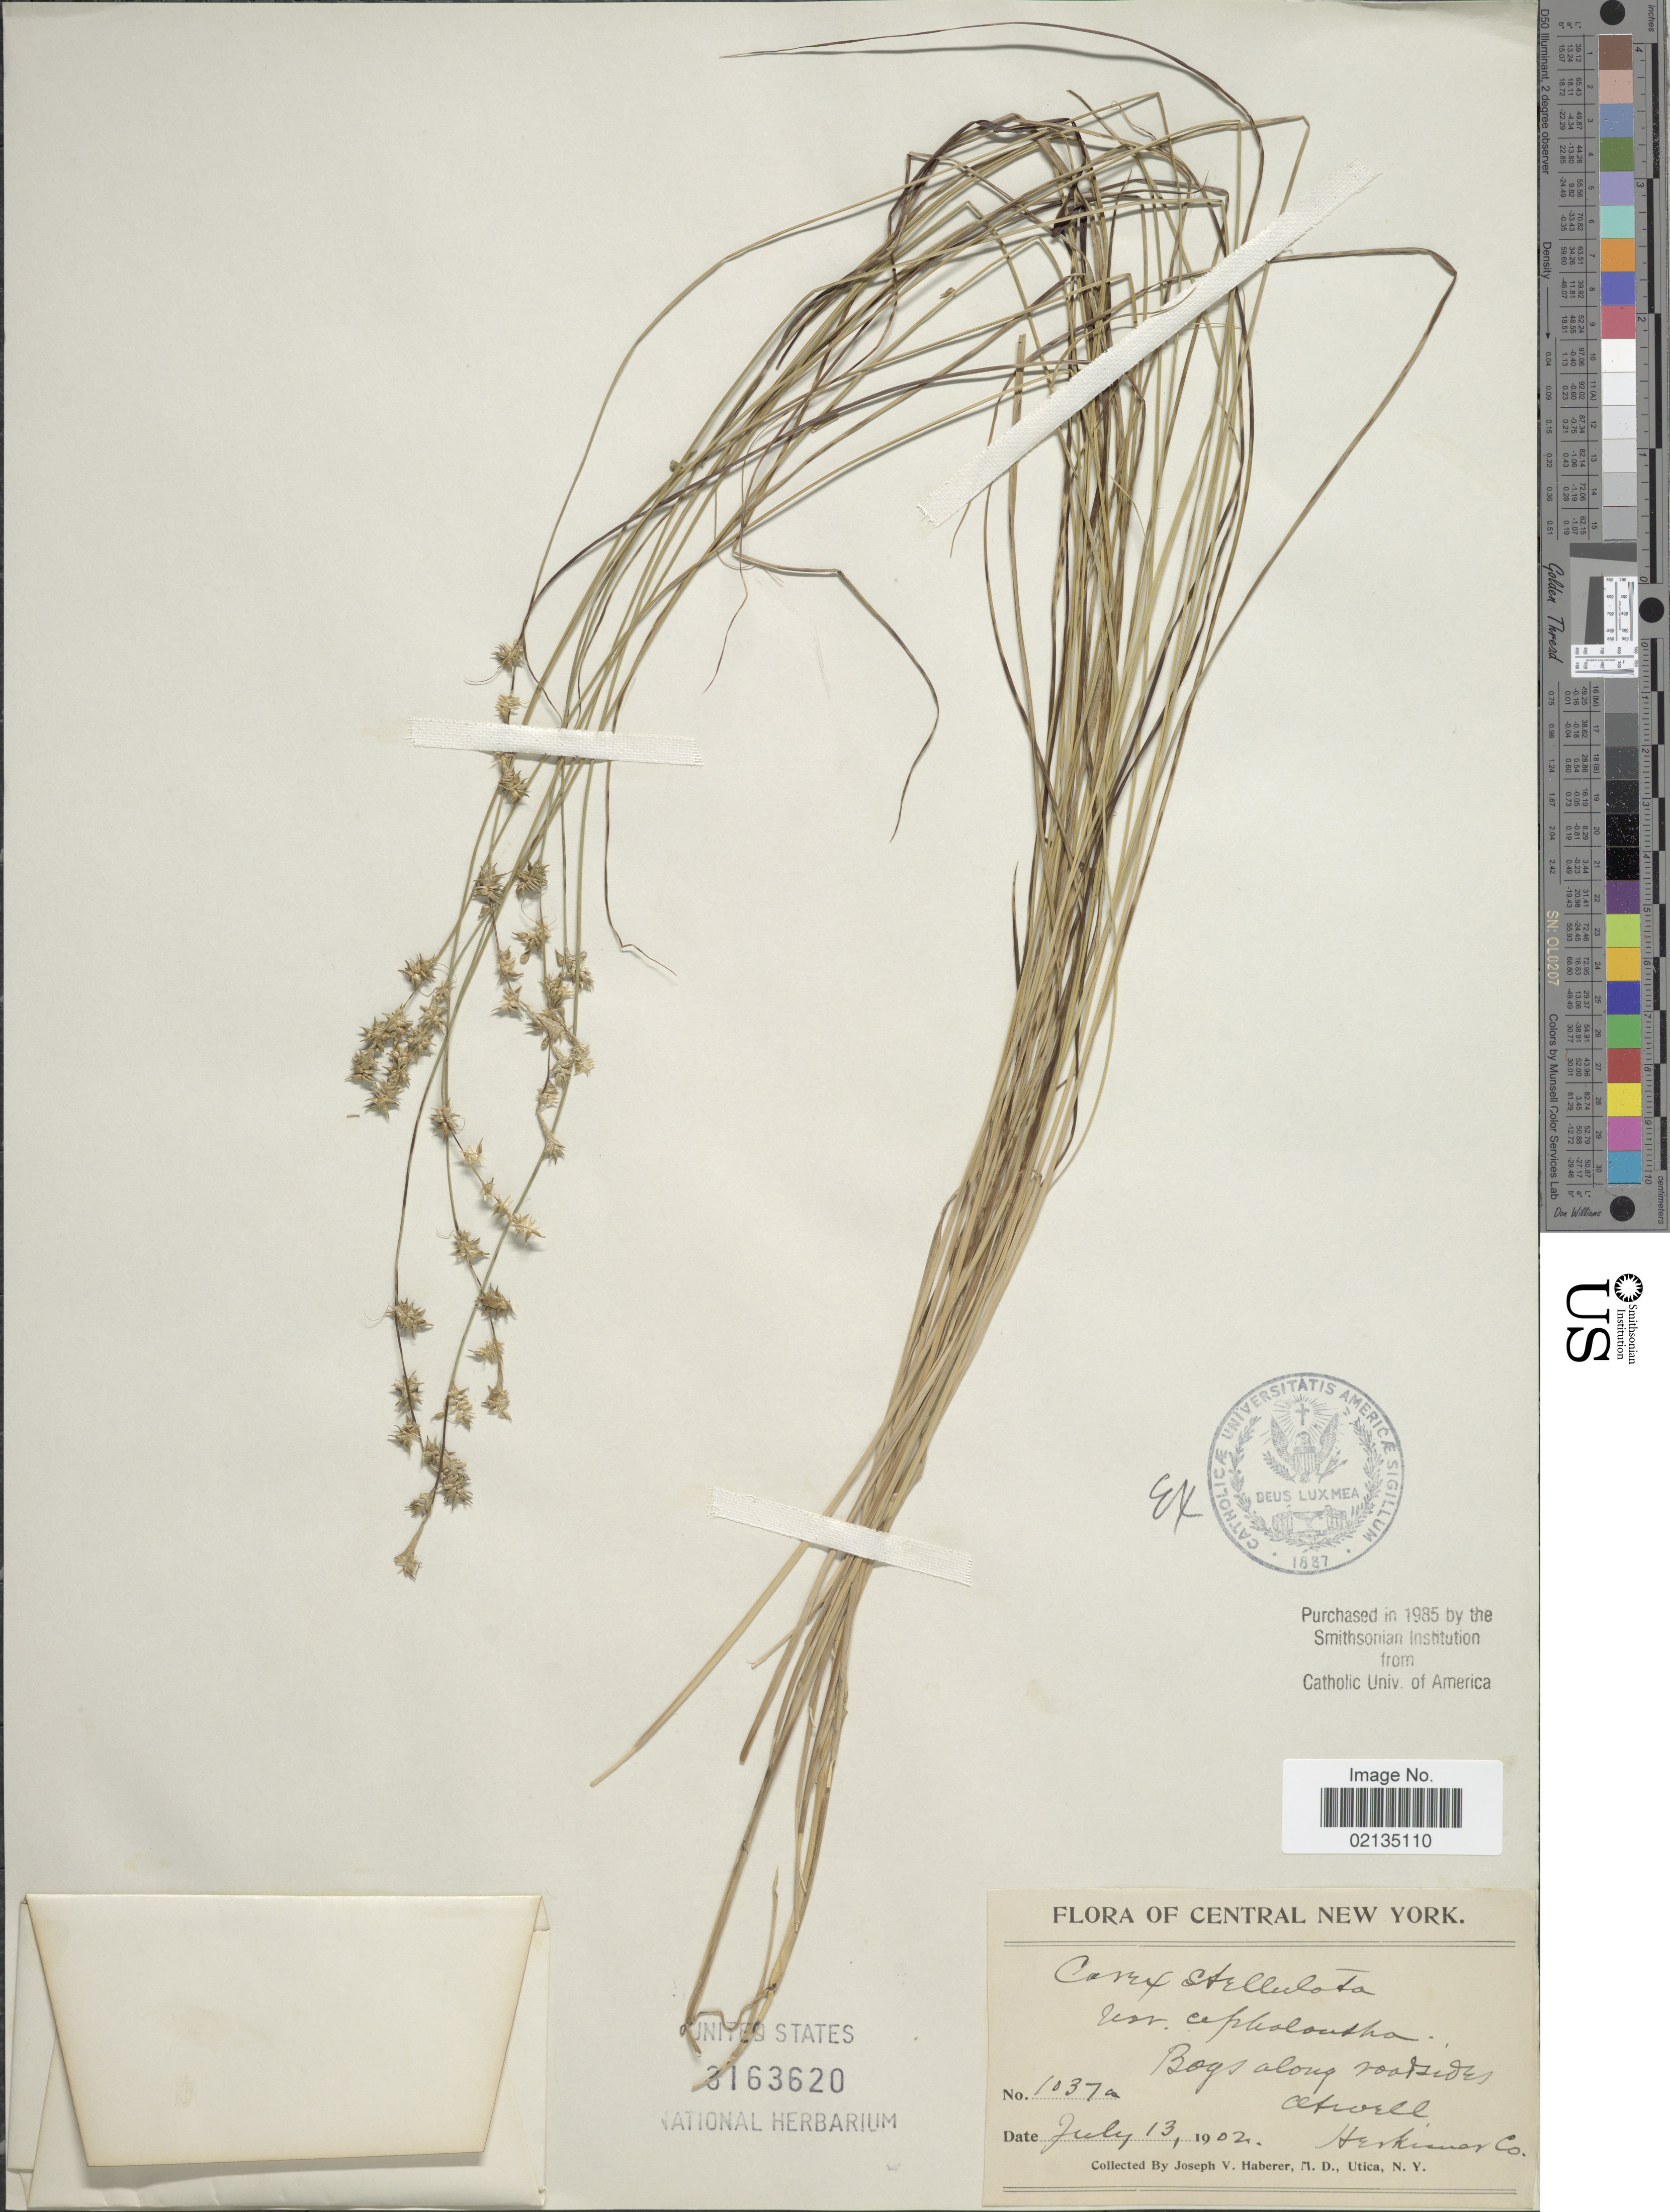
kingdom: Plantae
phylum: Tracheophyta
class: Liliopsida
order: Poales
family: Cyperaceae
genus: Carex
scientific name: Carex echinata subsp. echinata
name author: Murray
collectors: J. V. Haberer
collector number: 1037a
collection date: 1902-07-13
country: United States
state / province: New York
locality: Central New York, Bogs along roadside at well. Herkimer Co.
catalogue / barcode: US 3163620